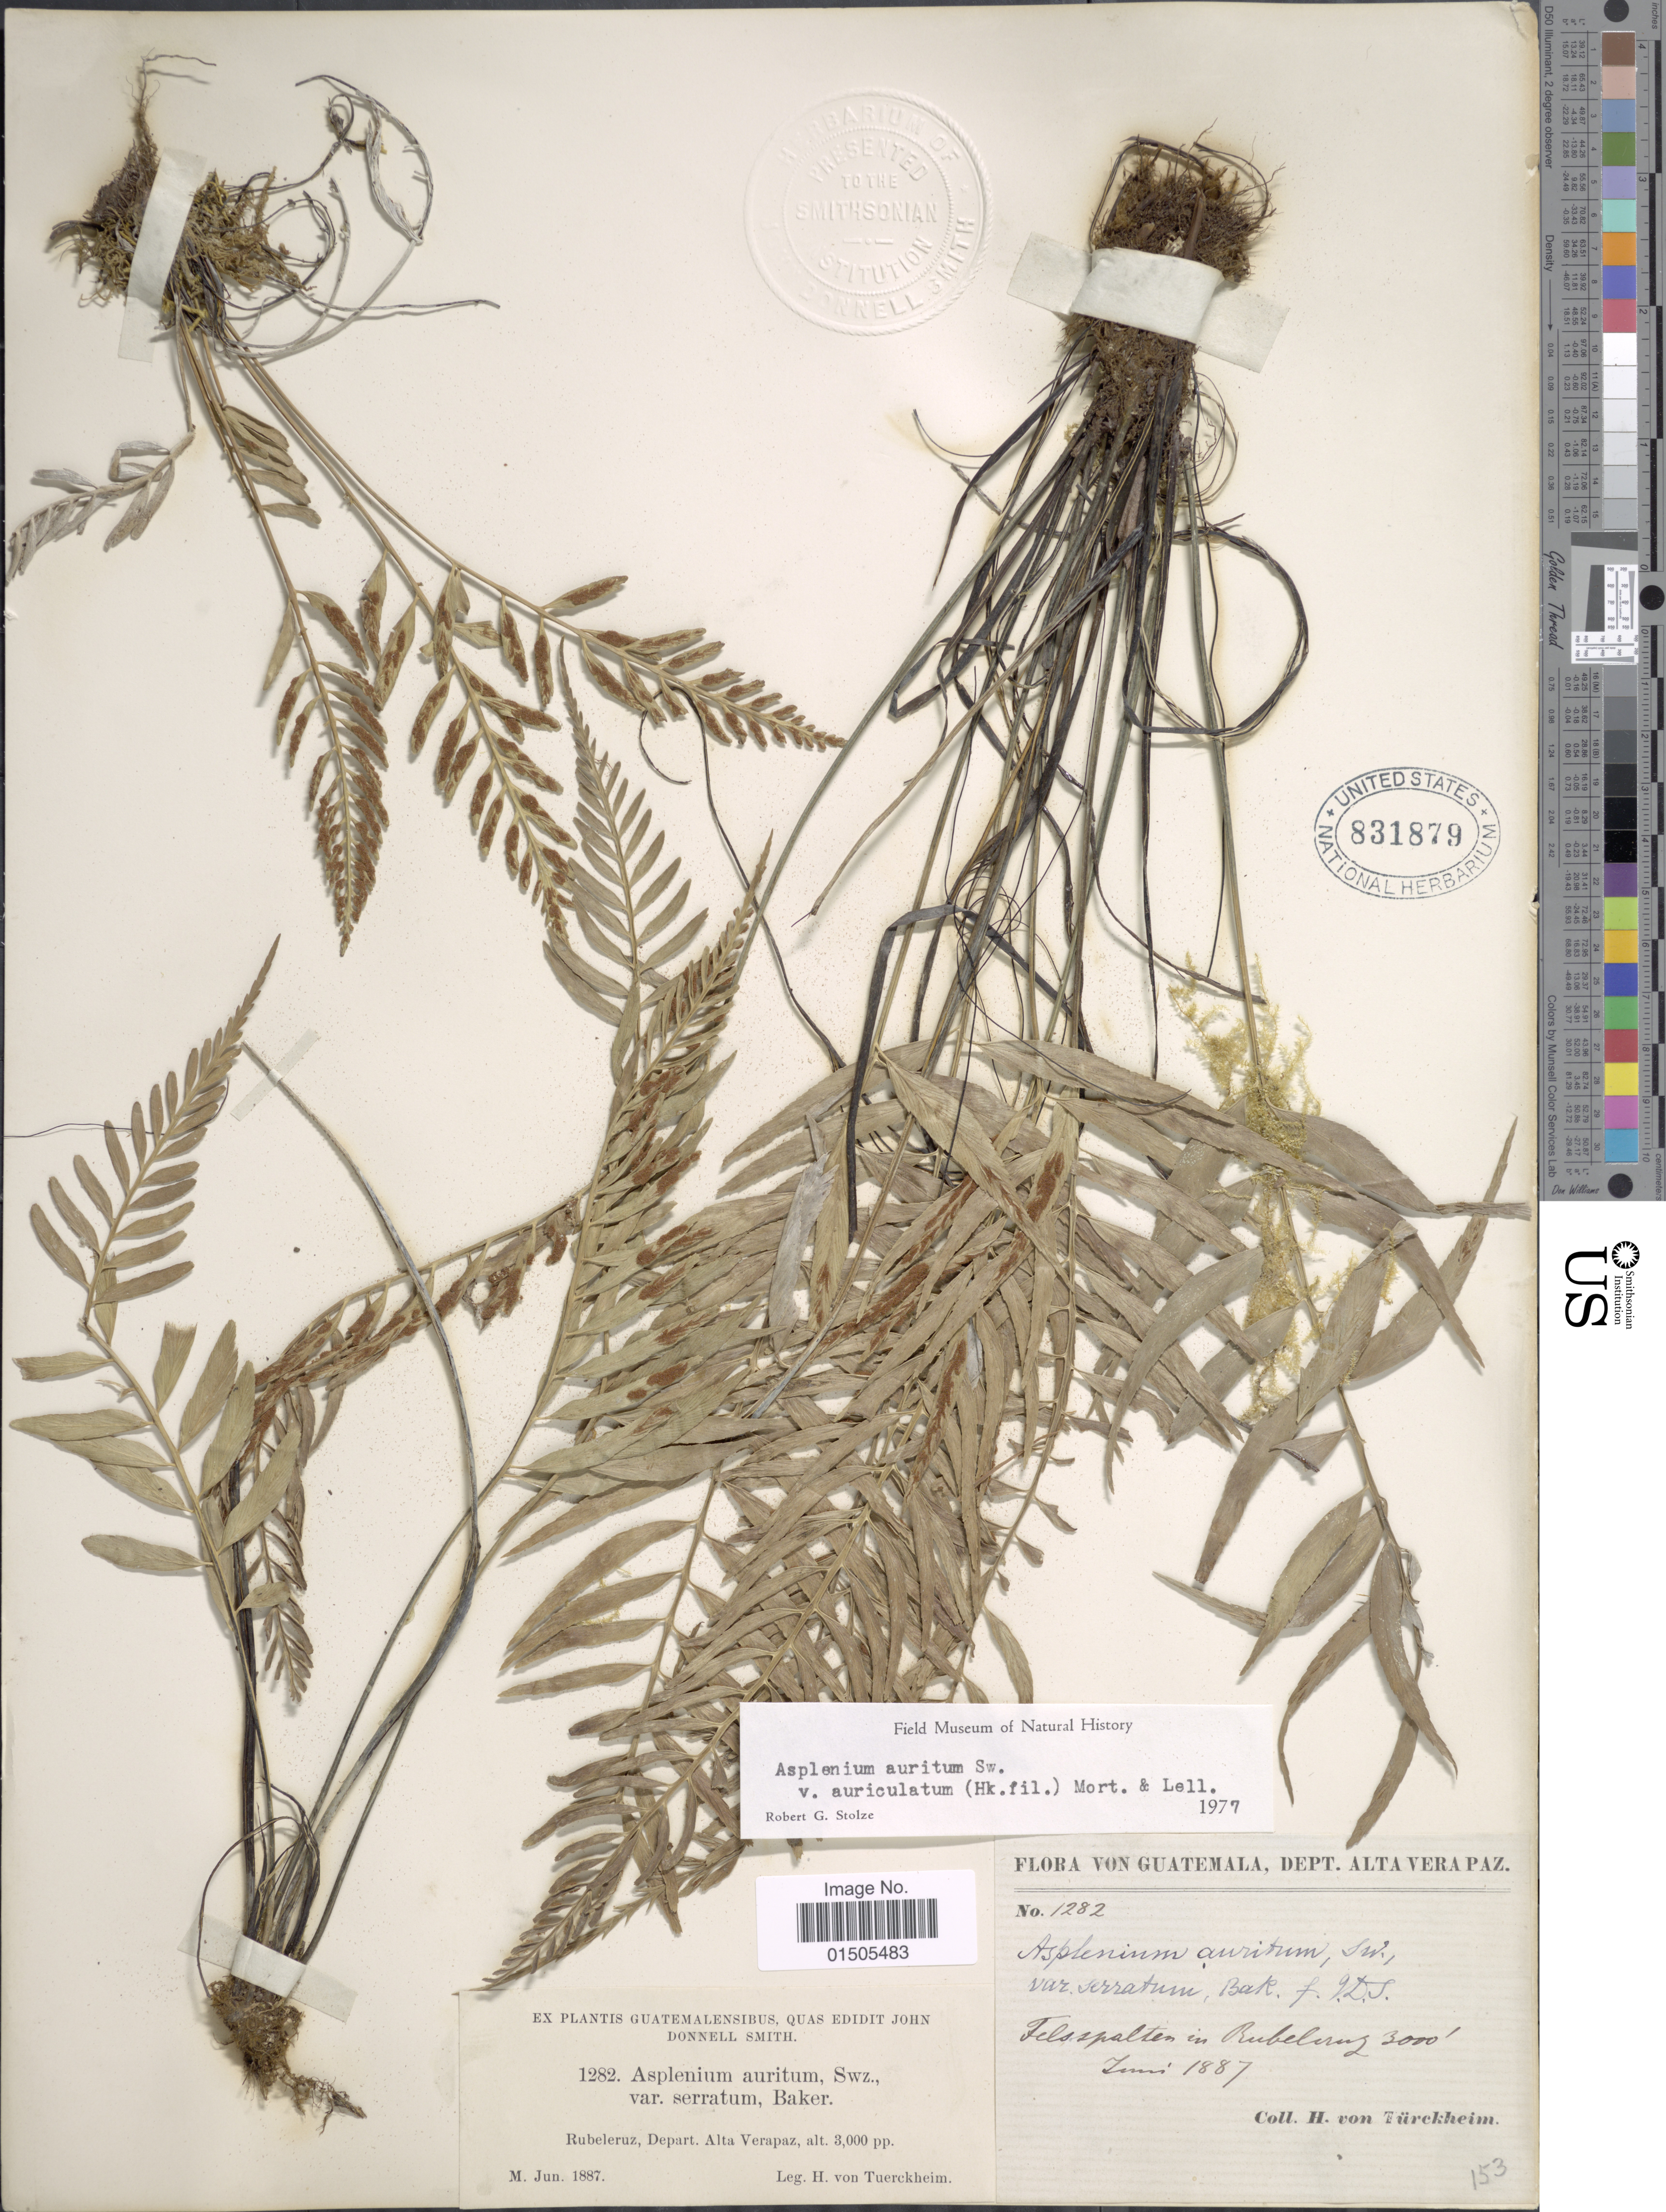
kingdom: Plantae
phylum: Tracheophyta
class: Polypodiopsida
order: Polypodiales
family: Aspleniaceae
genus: Asplenium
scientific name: Asplenium auritum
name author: Sw.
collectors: H. von Türckheim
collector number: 1282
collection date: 1887-07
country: Guatemala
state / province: Alta Verapaz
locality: Felsspalten in Rubeleruz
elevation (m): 914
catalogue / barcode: US 831879